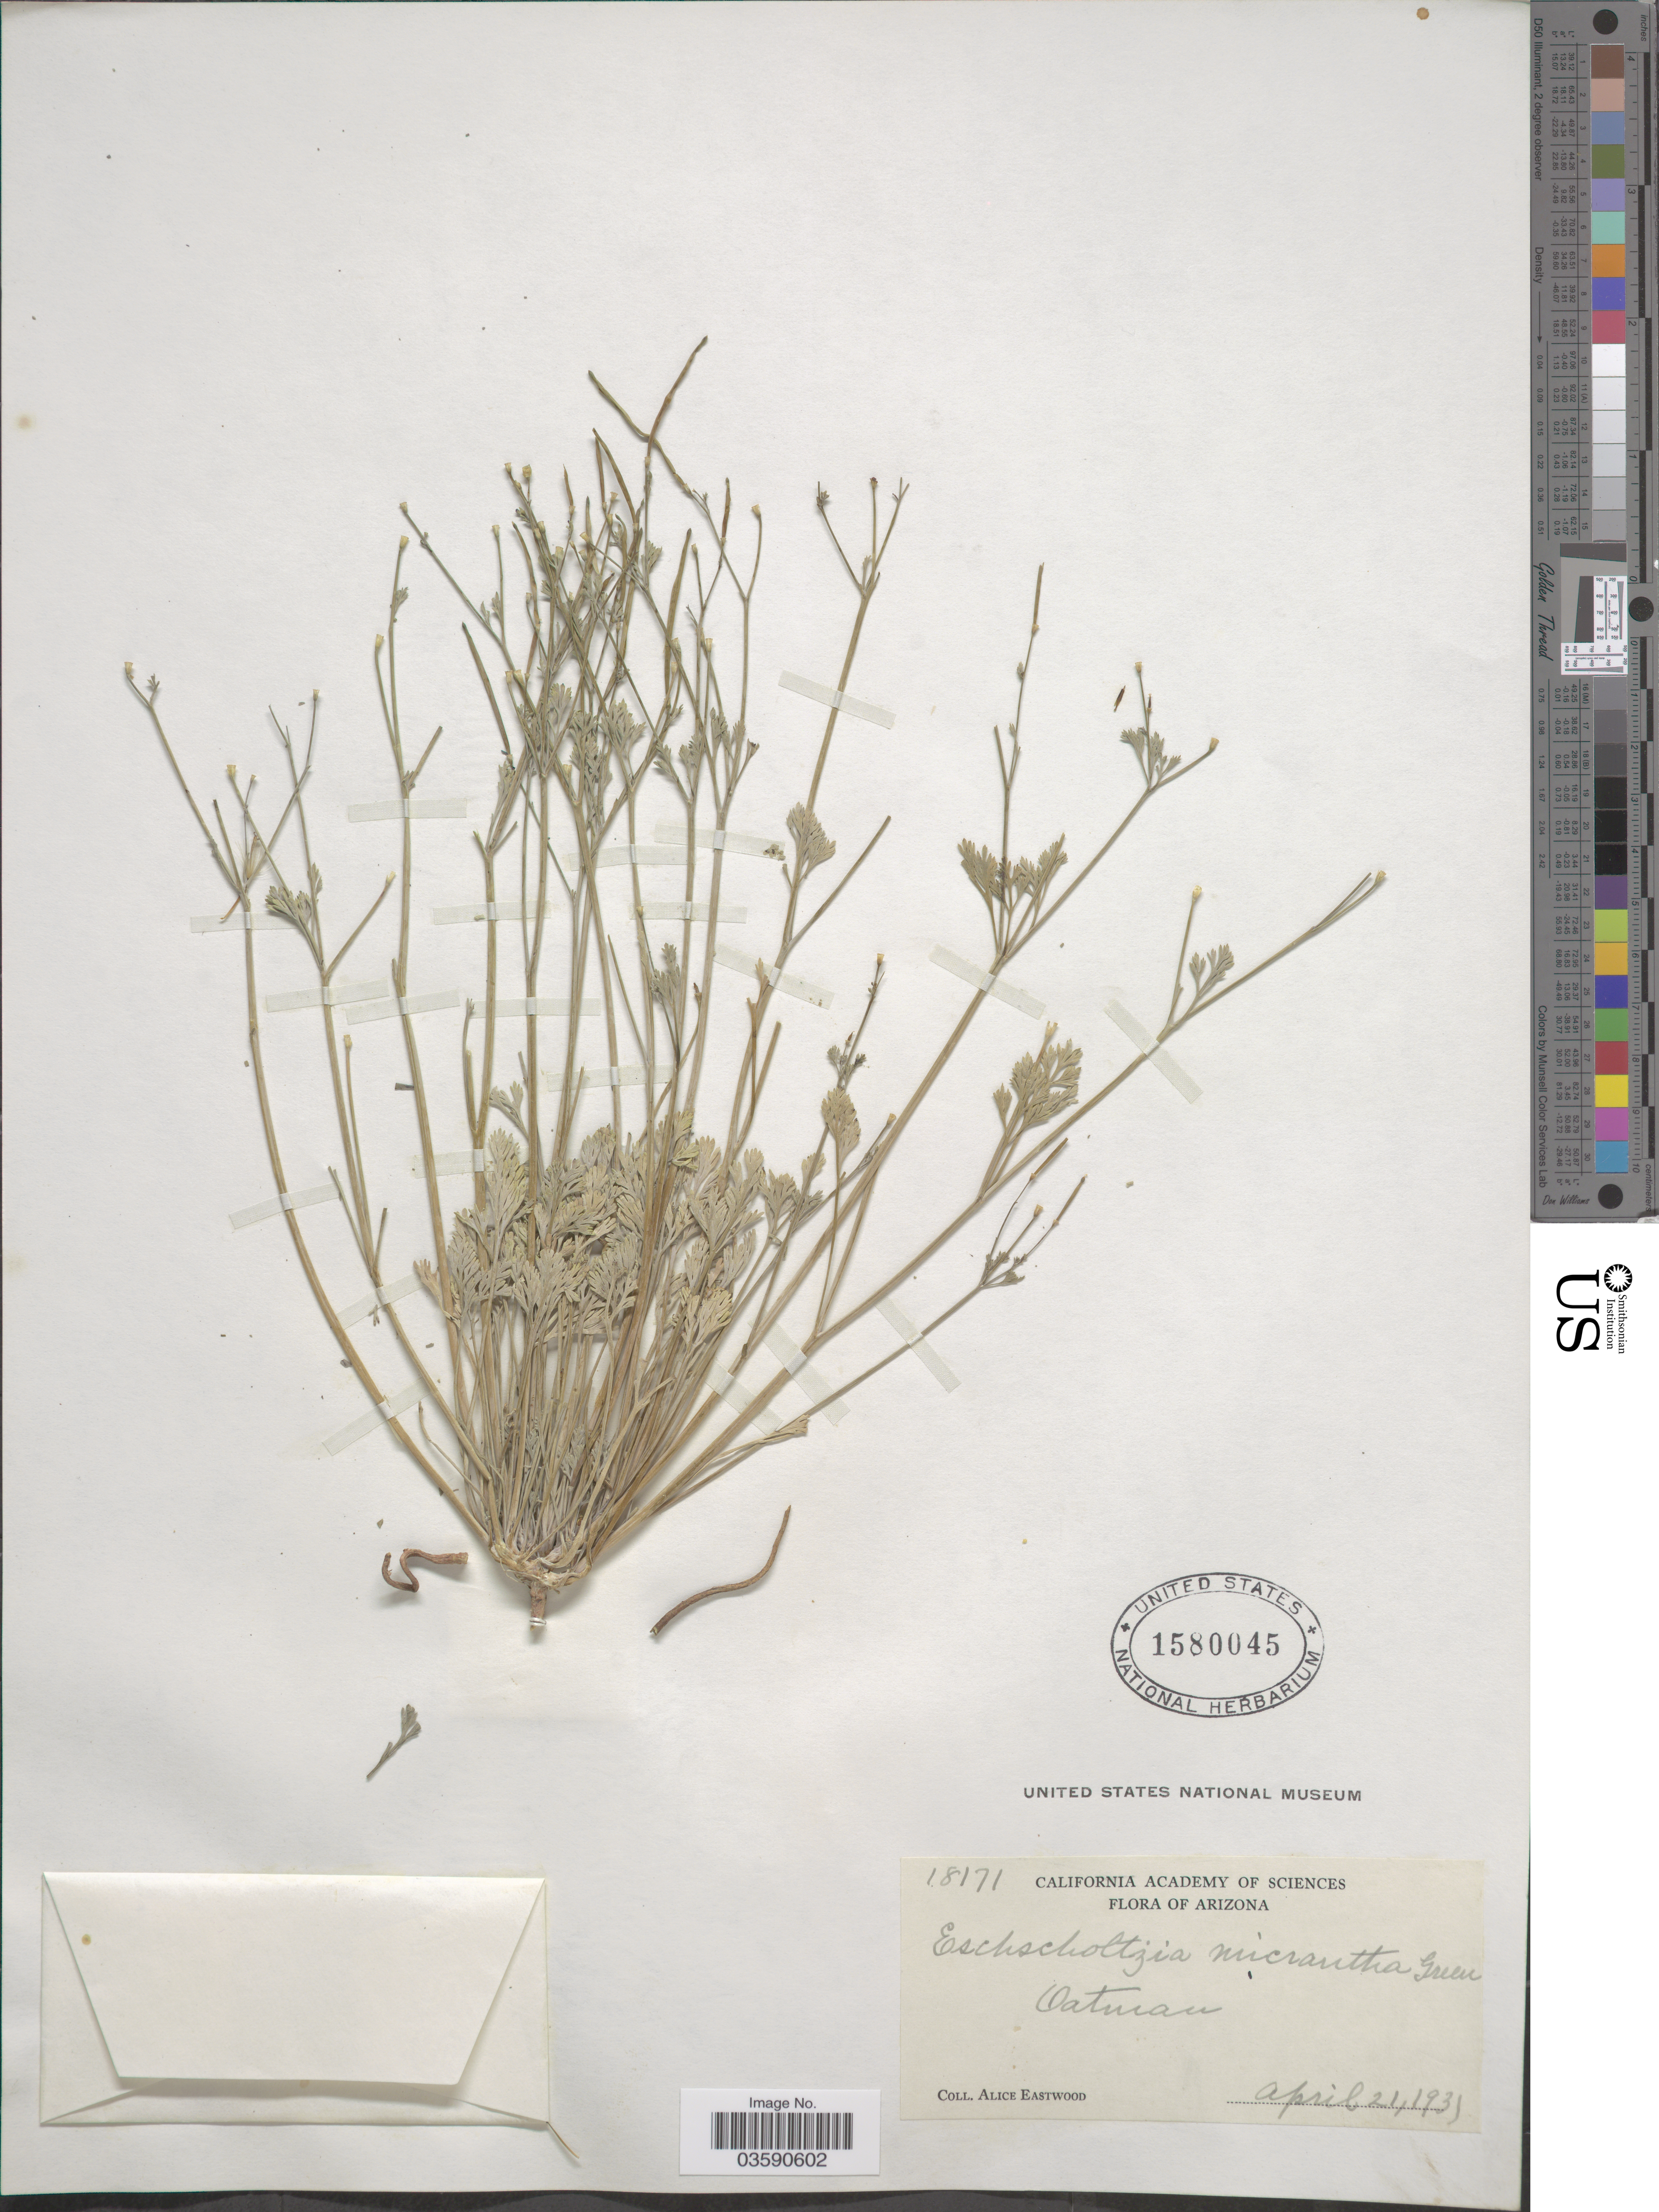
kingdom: Plantae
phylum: Tracheophyta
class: Magnoliopsida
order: Ranunculales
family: Papaveraceae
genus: Eschscholzia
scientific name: Eschscholzia minuscula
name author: Greene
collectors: A. Eastwood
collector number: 18171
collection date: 1931-04-21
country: United States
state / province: Arizona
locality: Oatman.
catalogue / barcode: US 1580045